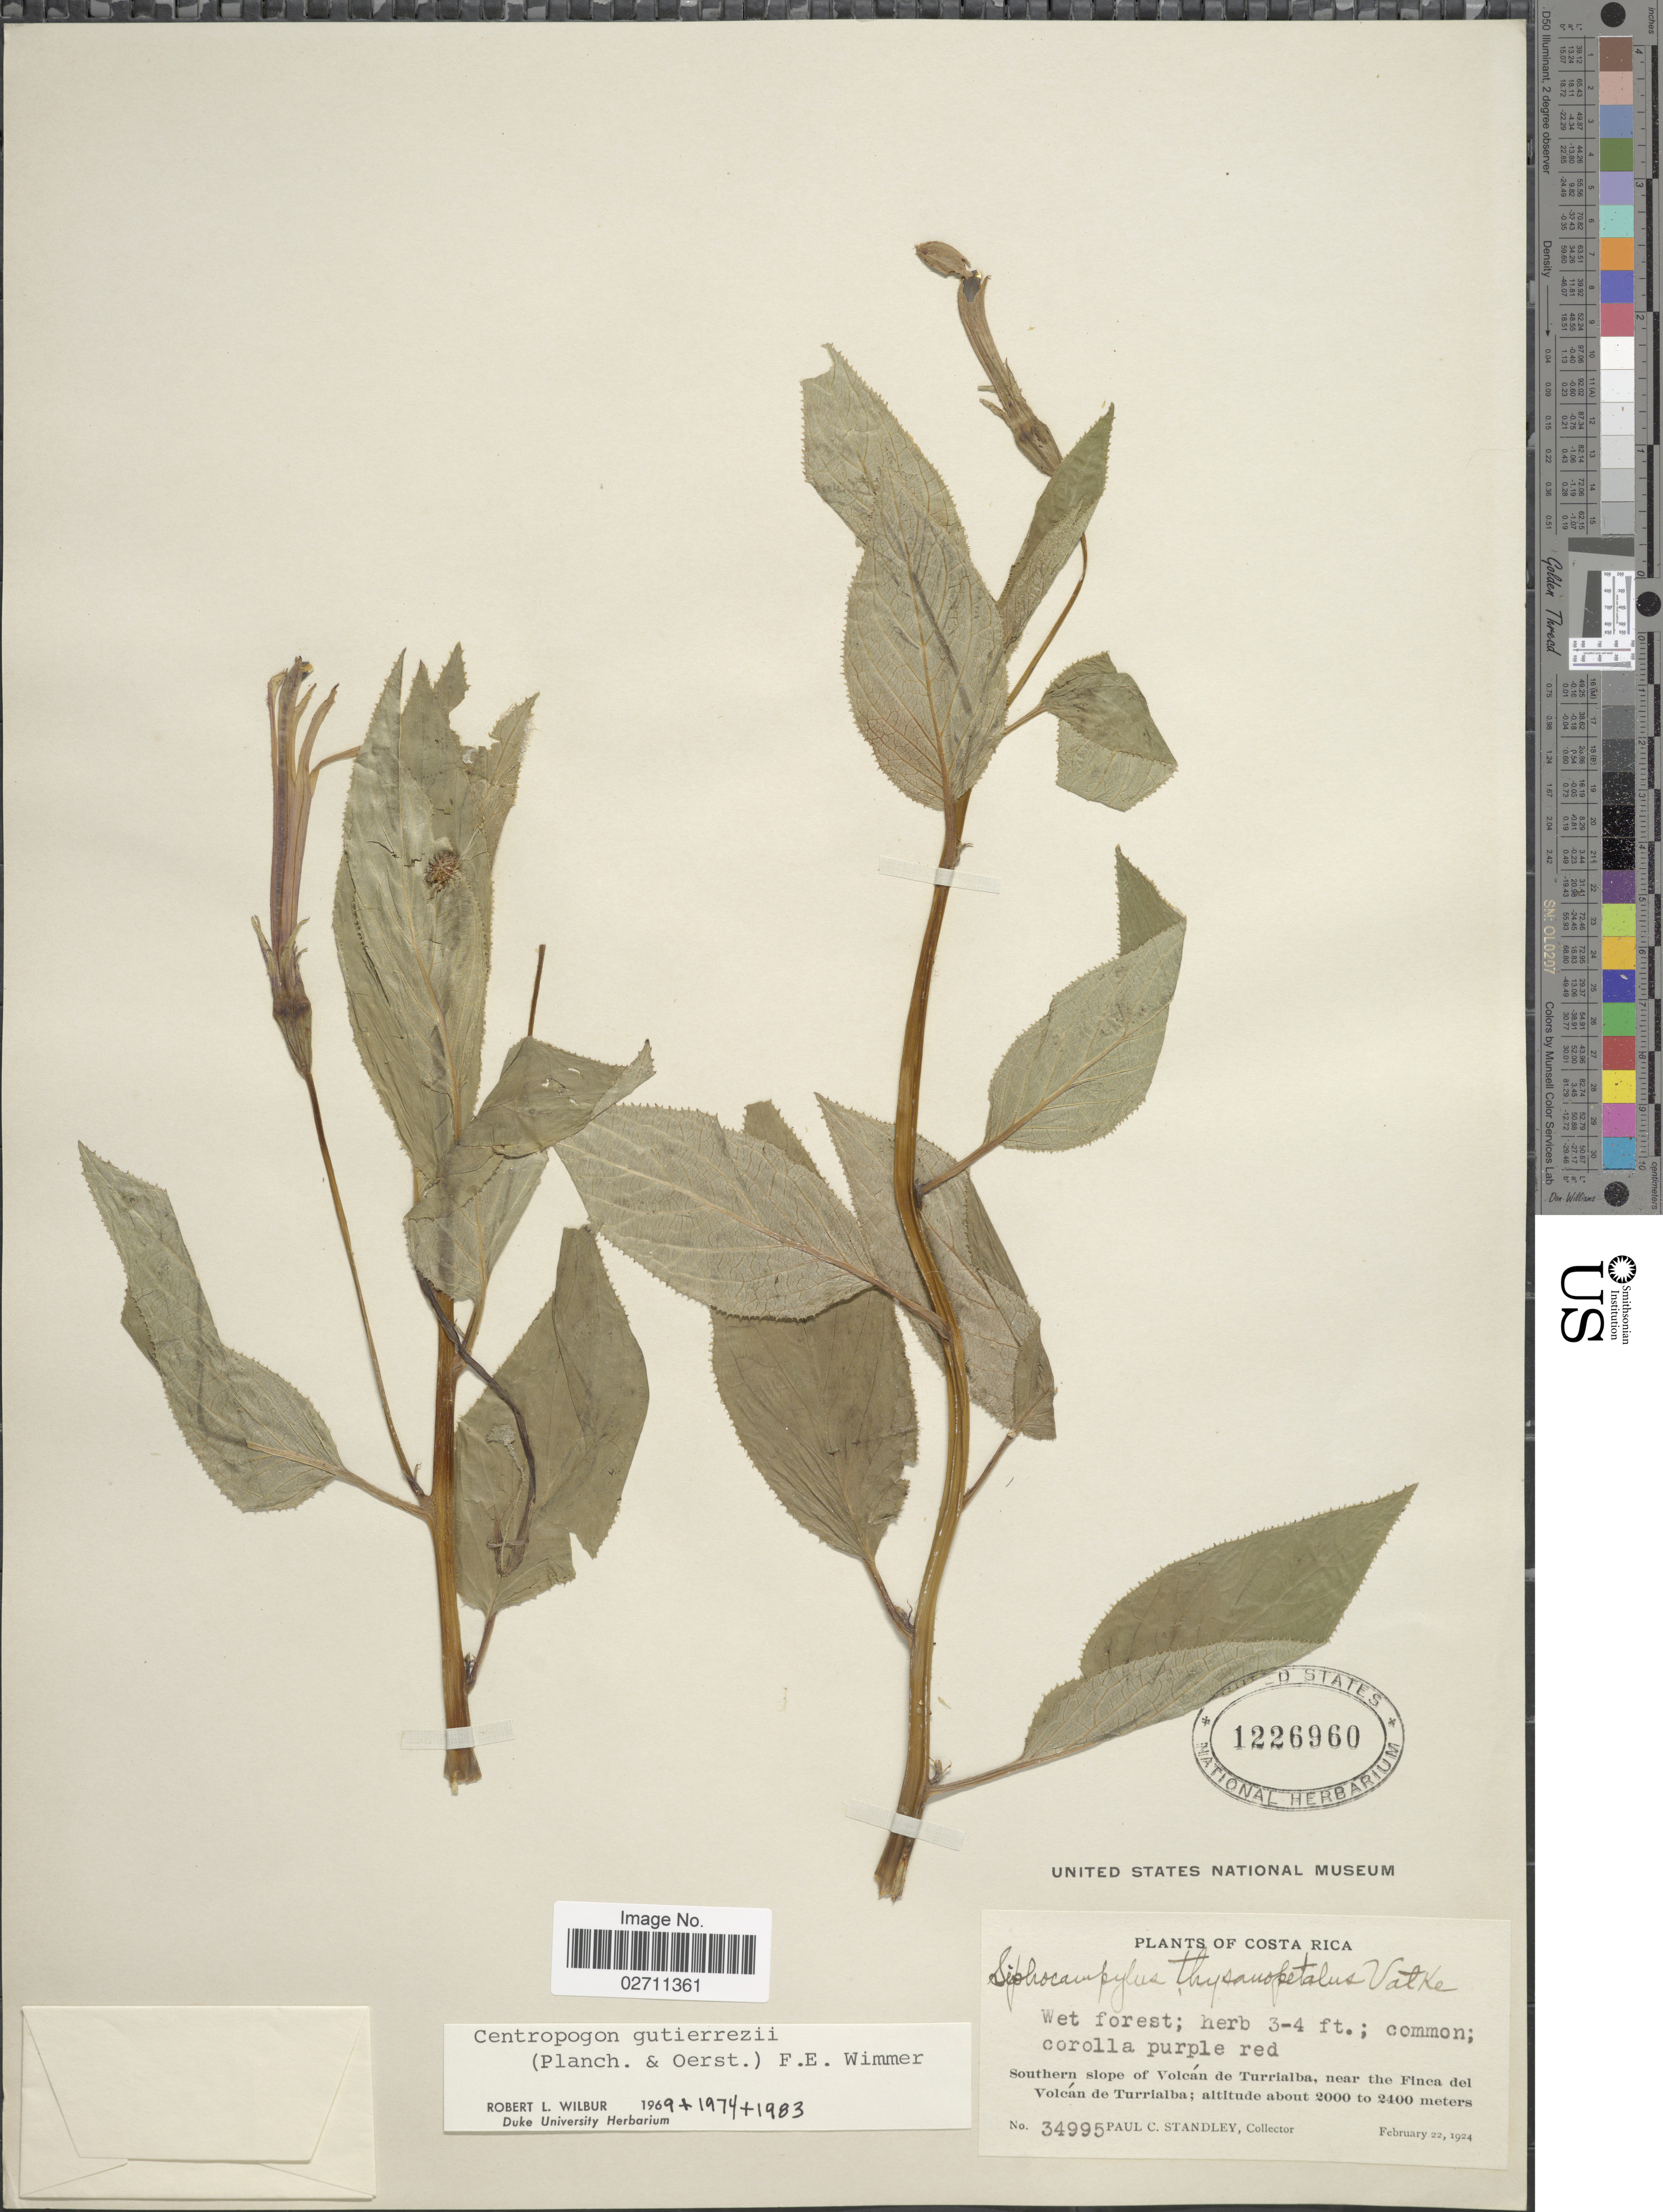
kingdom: Plantae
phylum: Tracheophyta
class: Magnoliopsida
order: Asterales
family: Campanulaceae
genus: Centropogon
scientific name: Centropogon gutierrezii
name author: (Planch. & Oerst.) E. Wimm.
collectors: P. C. Standley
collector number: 34995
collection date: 1924-02-22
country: Costa Rica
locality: Southern slope of Volcan de Turrialba, near the Finca del Volcan de Turrialba.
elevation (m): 2000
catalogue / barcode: US 1226960